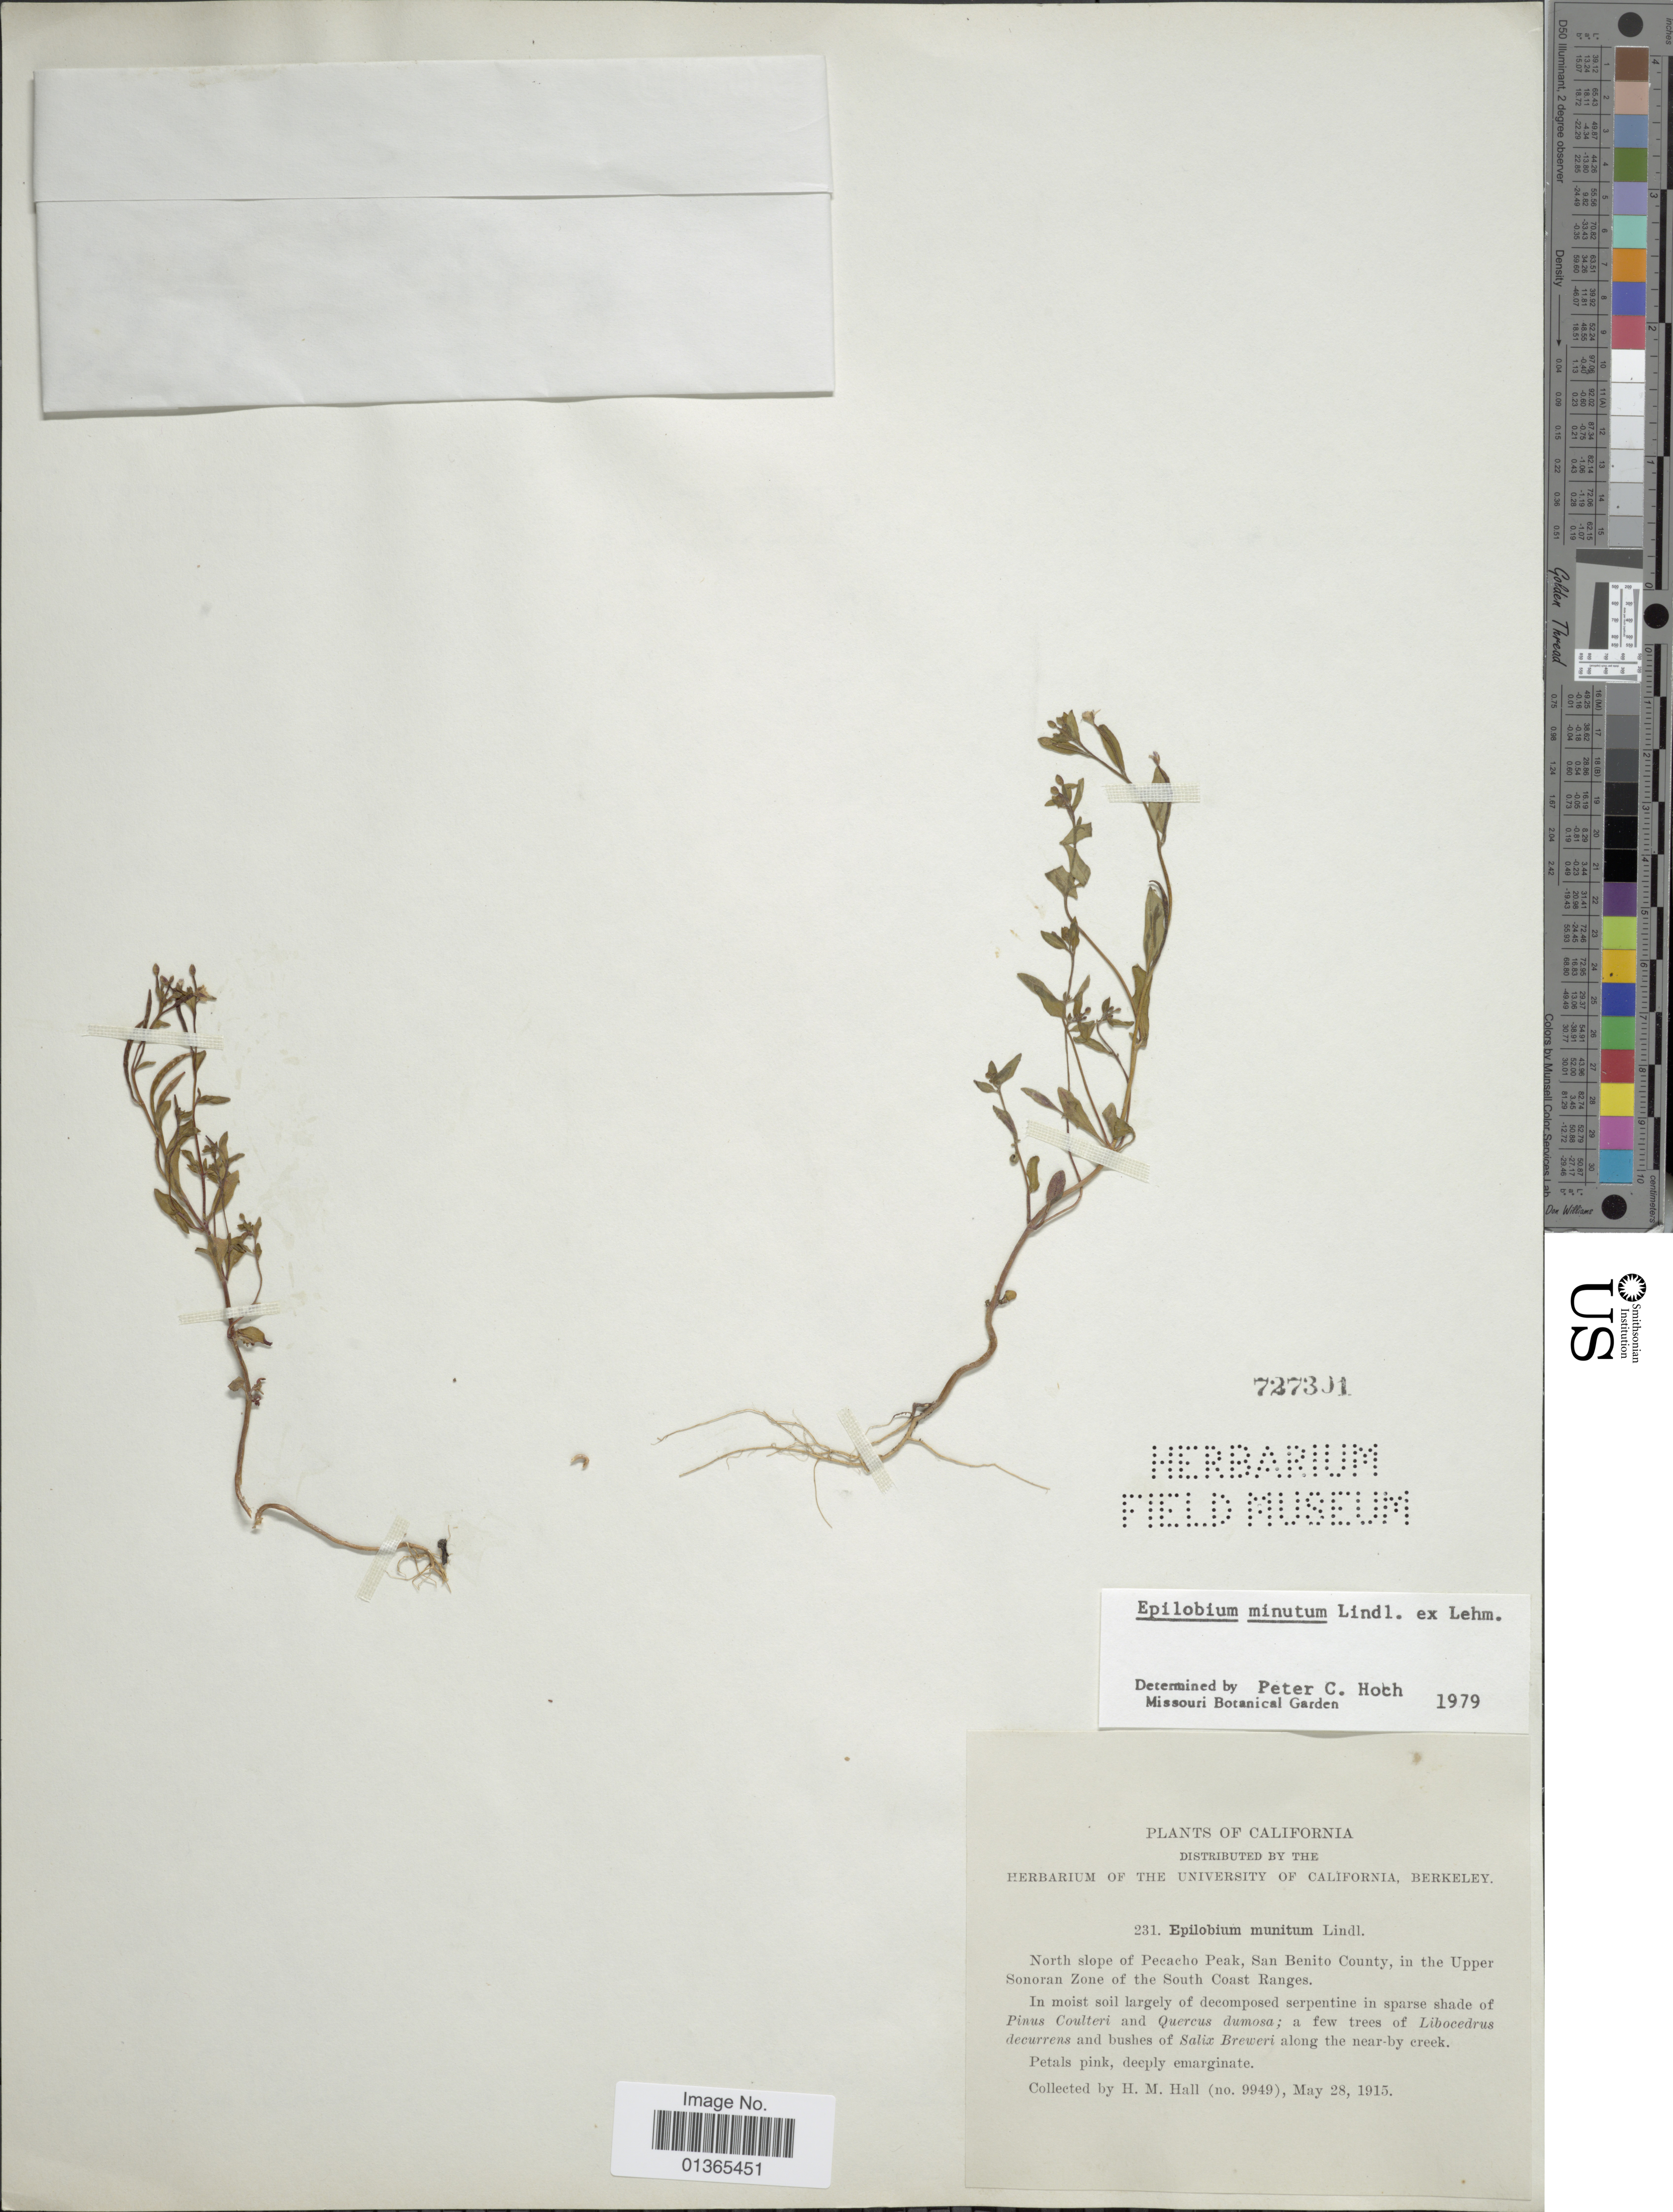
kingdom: Plantae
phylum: Tracheophyta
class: Magnoliopsida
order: Myrtales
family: Onagraceae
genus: Epilobium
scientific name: Epilobium minutum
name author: Lindl. ex Lehm.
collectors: H. M. Hall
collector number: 9949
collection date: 1915-05-28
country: United States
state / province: California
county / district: San Benito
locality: North slope of Pecacho Peak, San Benito County, in the Upper Sonoran Zone of the South Coast Ranges.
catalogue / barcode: US 727301